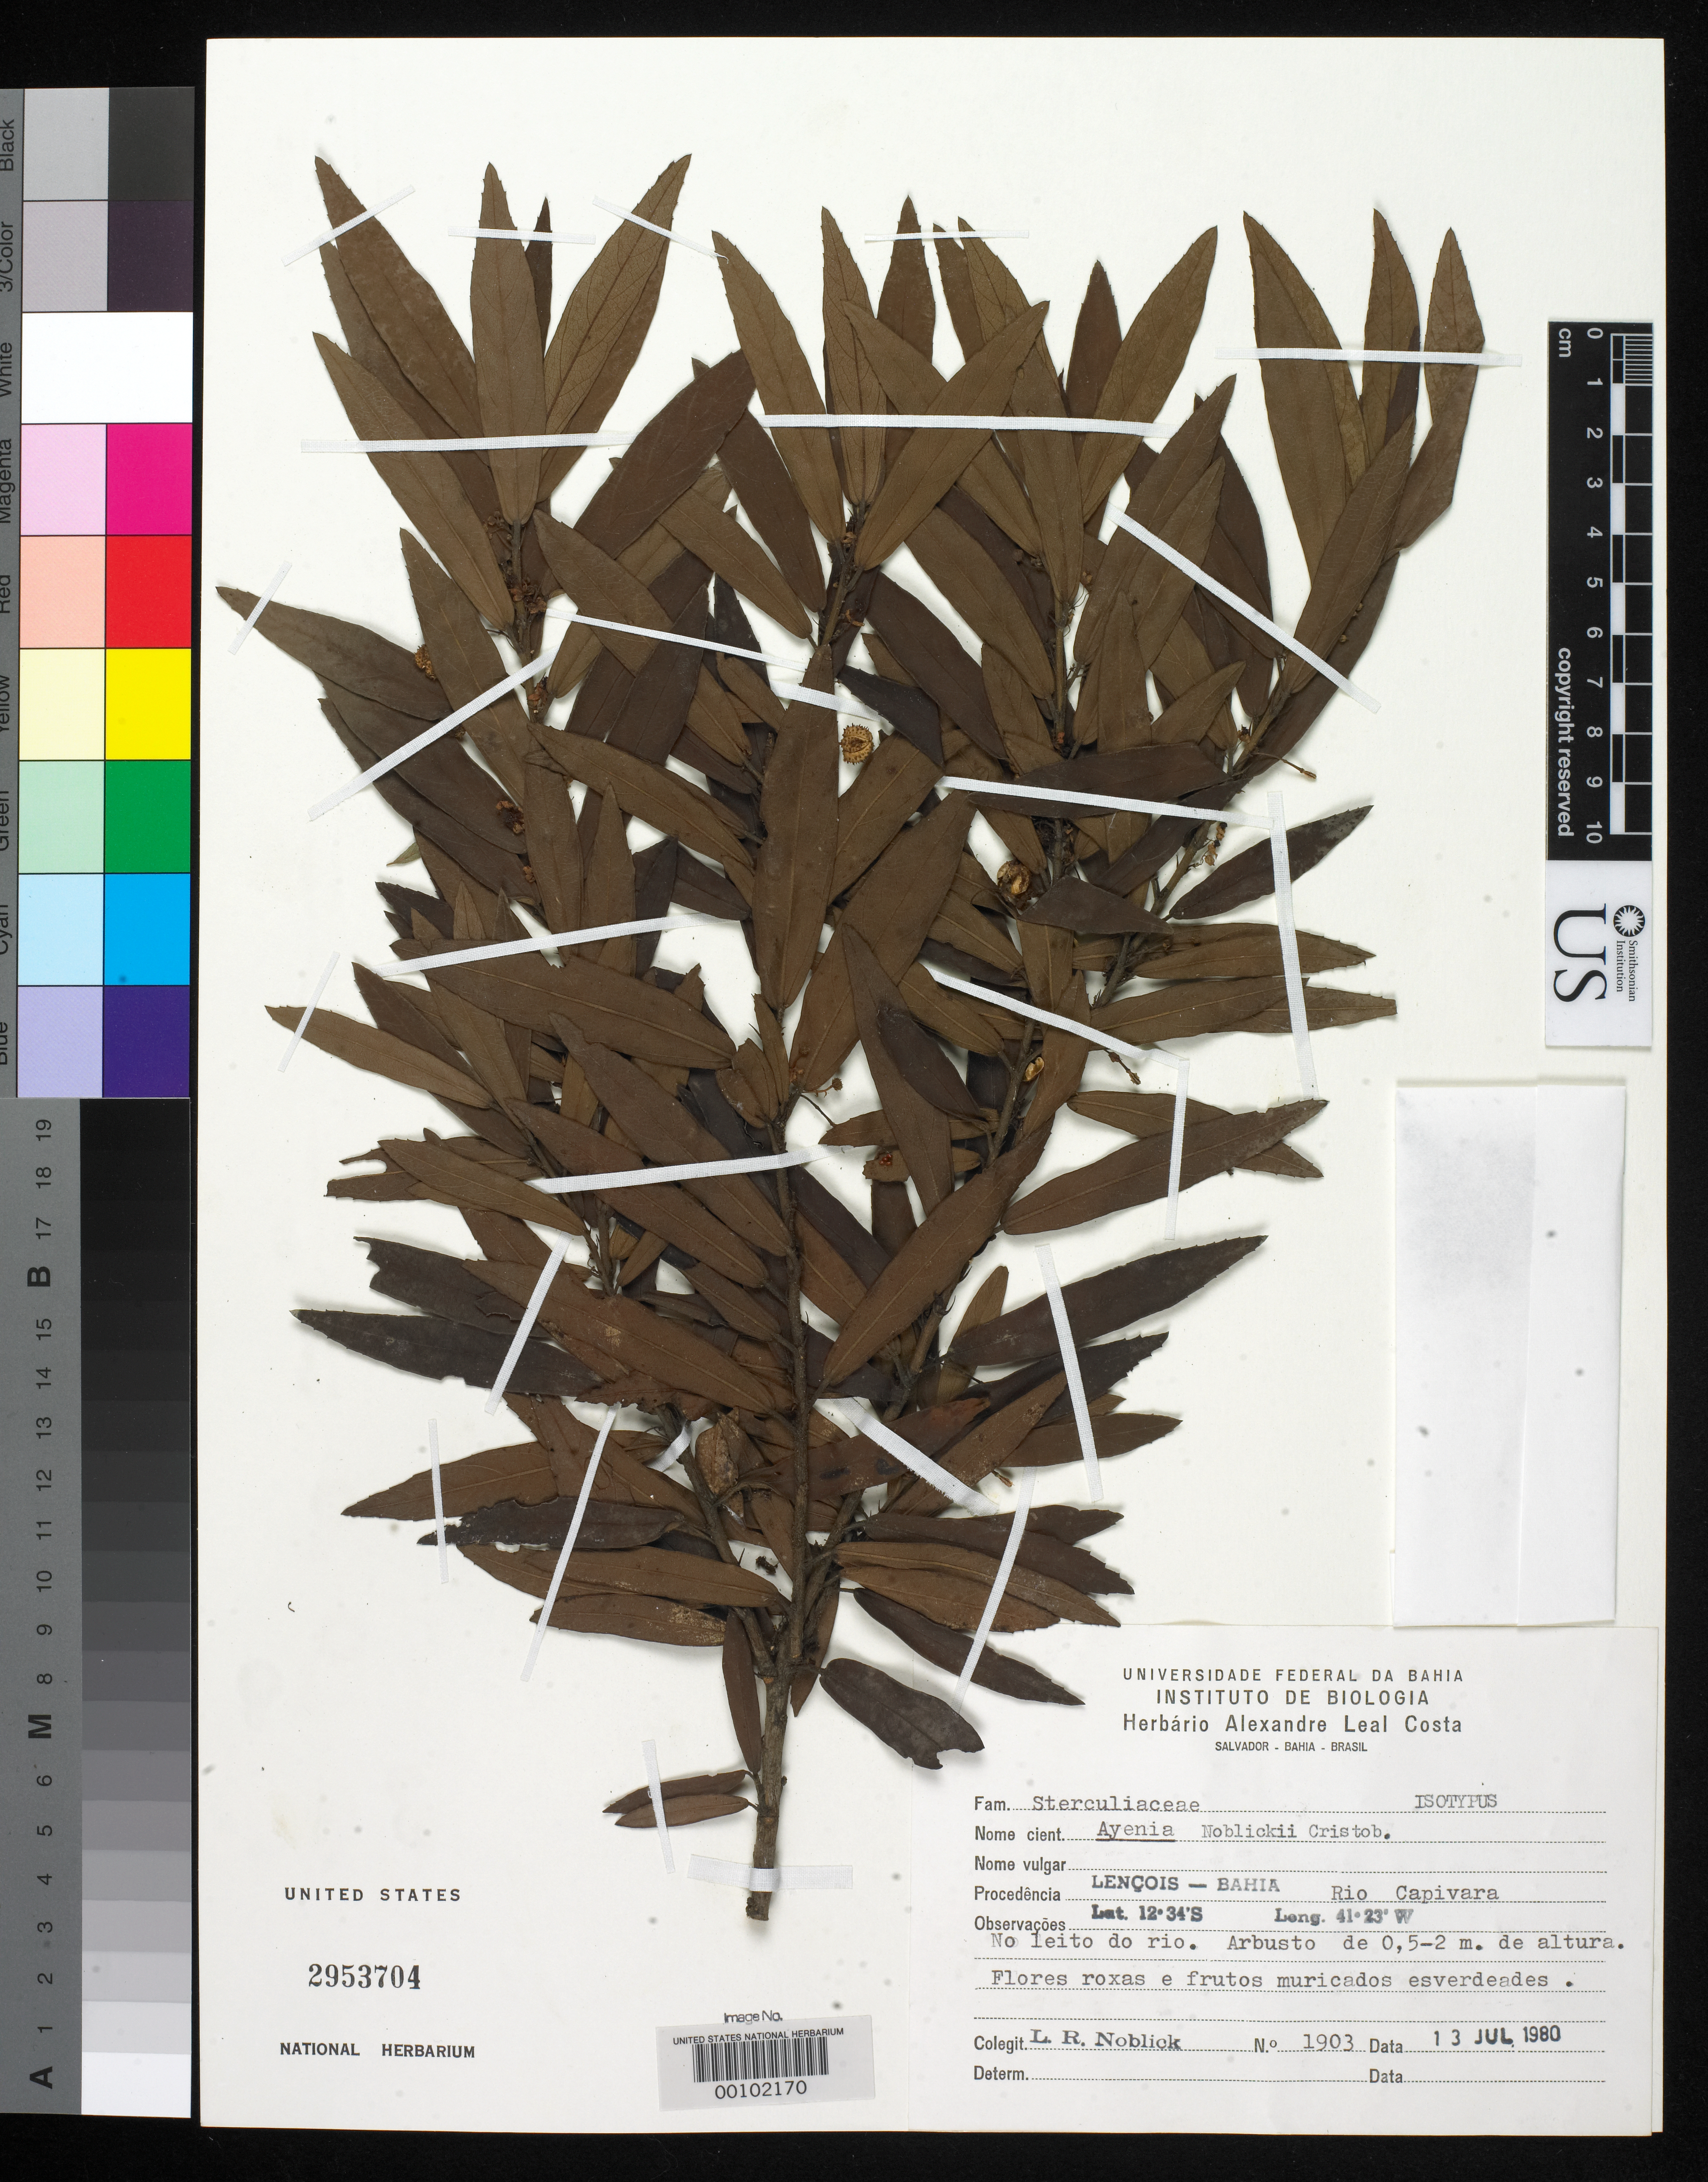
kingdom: Plantae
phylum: Tracheophyta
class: Magnoliopsida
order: Malvales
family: Malvaceae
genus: Ayenia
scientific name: Ayenia noblickii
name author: Cristóbal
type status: Isotype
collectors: L. R. Noblick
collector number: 1903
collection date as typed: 13 Jul 1980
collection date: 1980-07-13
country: Brazil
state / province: Bahia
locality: Rio Capivara.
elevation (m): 0.5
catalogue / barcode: US 2953704